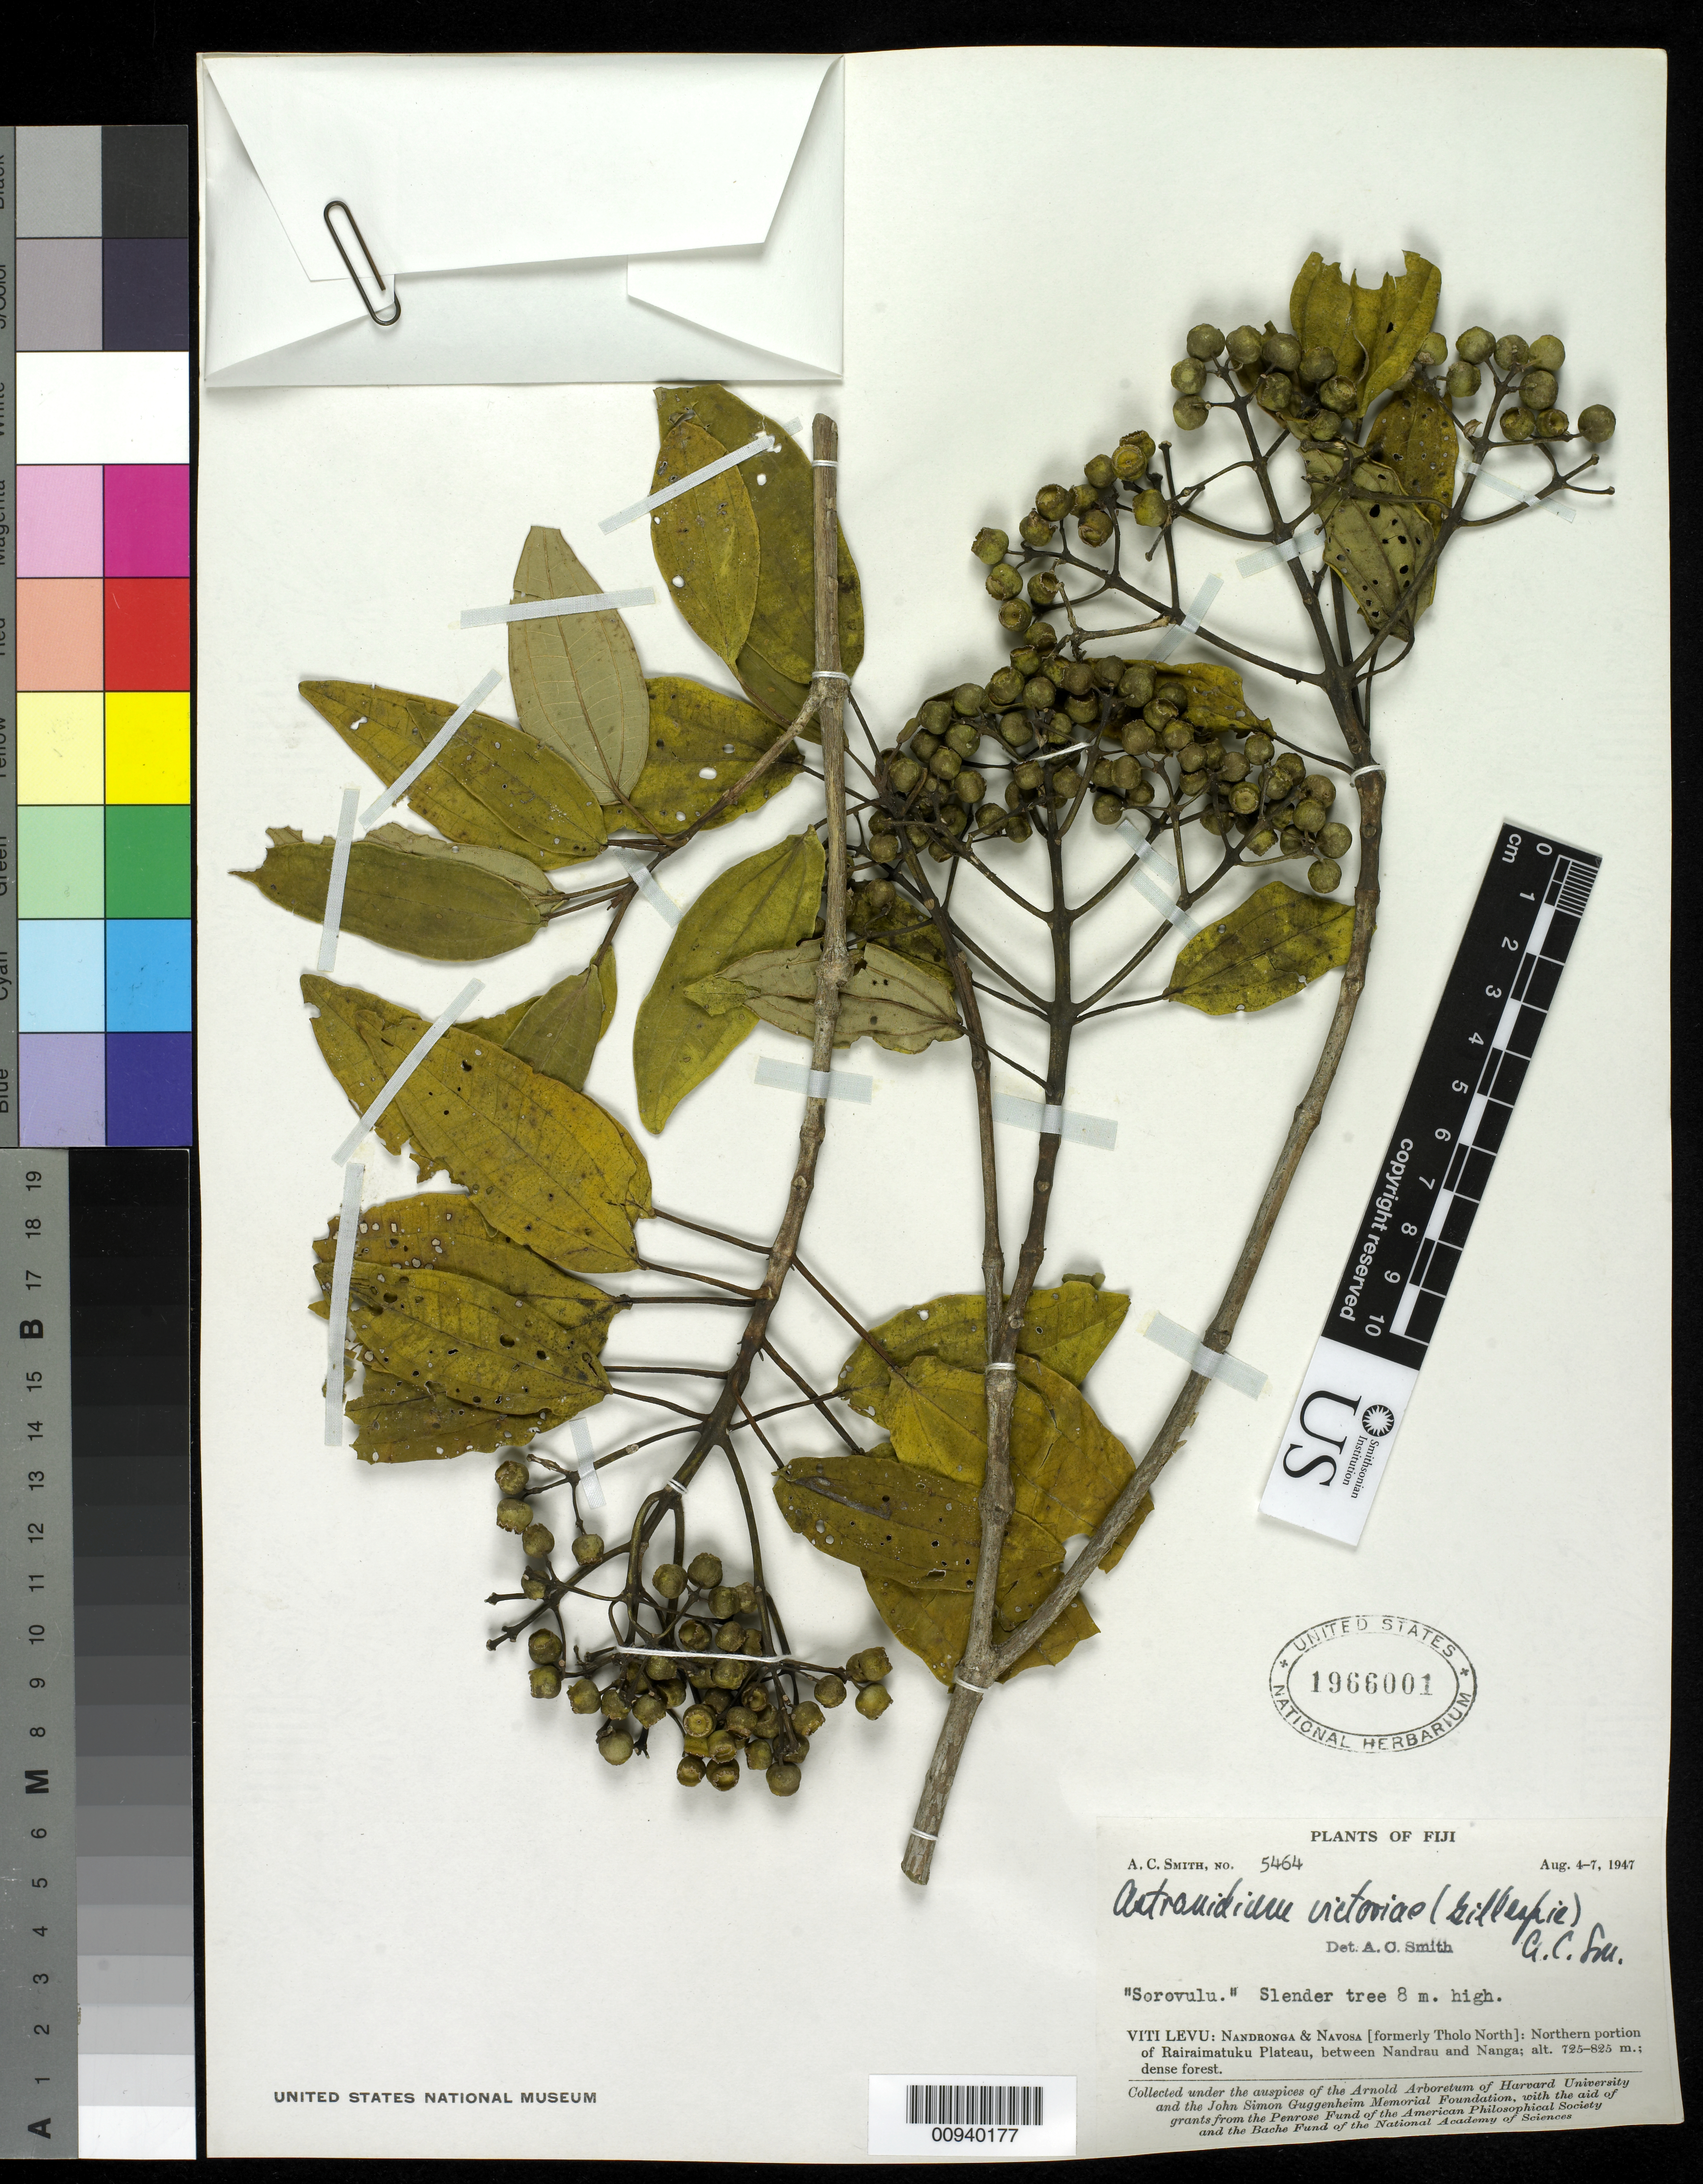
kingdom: Plantae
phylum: Tracheophyta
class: Magnoliopsida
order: Myrtales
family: Melastomataceae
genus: Astronidium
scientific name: Astronidium victoriae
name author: (Gill.) A.C. Sm.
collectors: C. A. Smith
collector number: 5464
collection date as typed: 04 Aug 1947 to 07 Aug 1947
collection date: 1947-08-04/1947-08-07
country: Fiji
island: Viti Levu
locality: Nandronga and Navosa [formerly Tholo North]:Northern portions of Rairaimatuku Plateau, between Nandrau and Nanga. Dense forest.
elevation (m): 725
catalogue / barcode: US 1966001